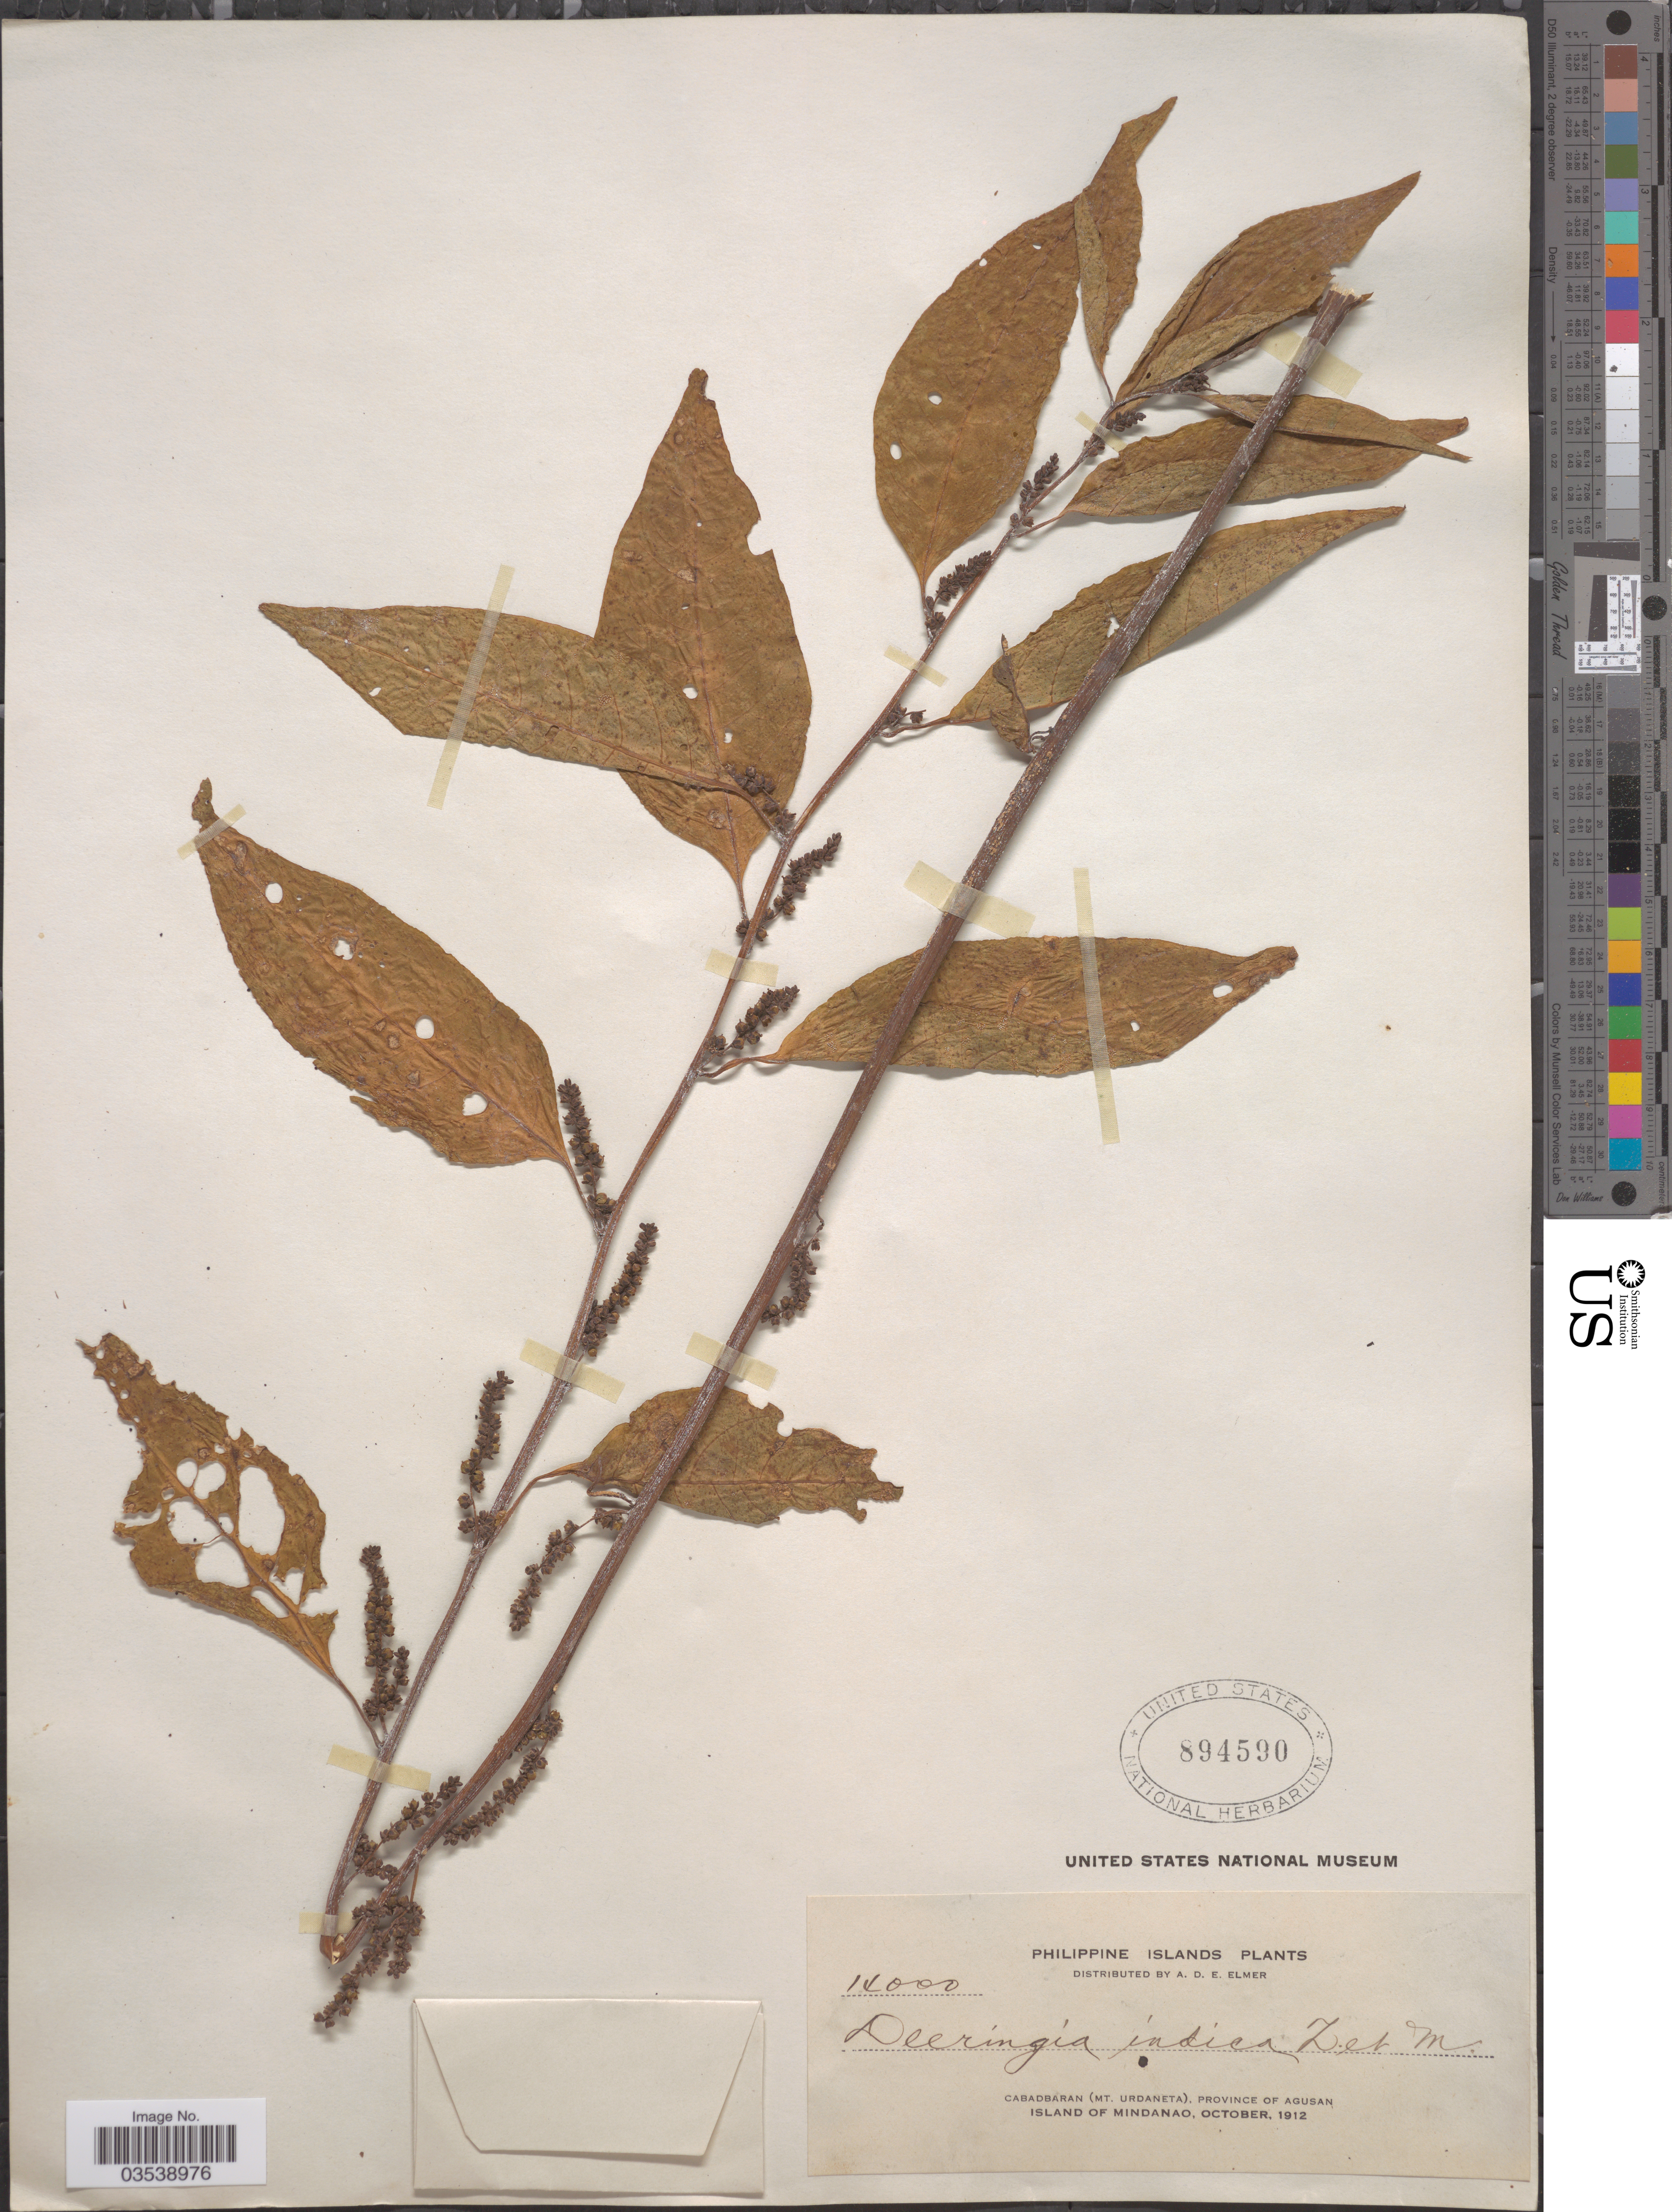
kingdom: Plantae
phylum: Tracheophyta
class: Magnoliopsida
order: Caryophyllales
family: Amaranthaceae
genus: Deeringia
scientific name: Deeringia polysperma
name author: (Roxb.) Moq.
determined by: Strong, Mark T., (BOT), Smithsonian Institution - National Museum of Natural History (UNITED STATES)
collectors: A. D. E. Elmer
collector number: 14000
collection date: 1912-10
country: Philippines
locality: Cabadbaran (Mt. Urdaneta), Province of Agusan. Island of Mindanao.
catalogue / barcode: US 894590